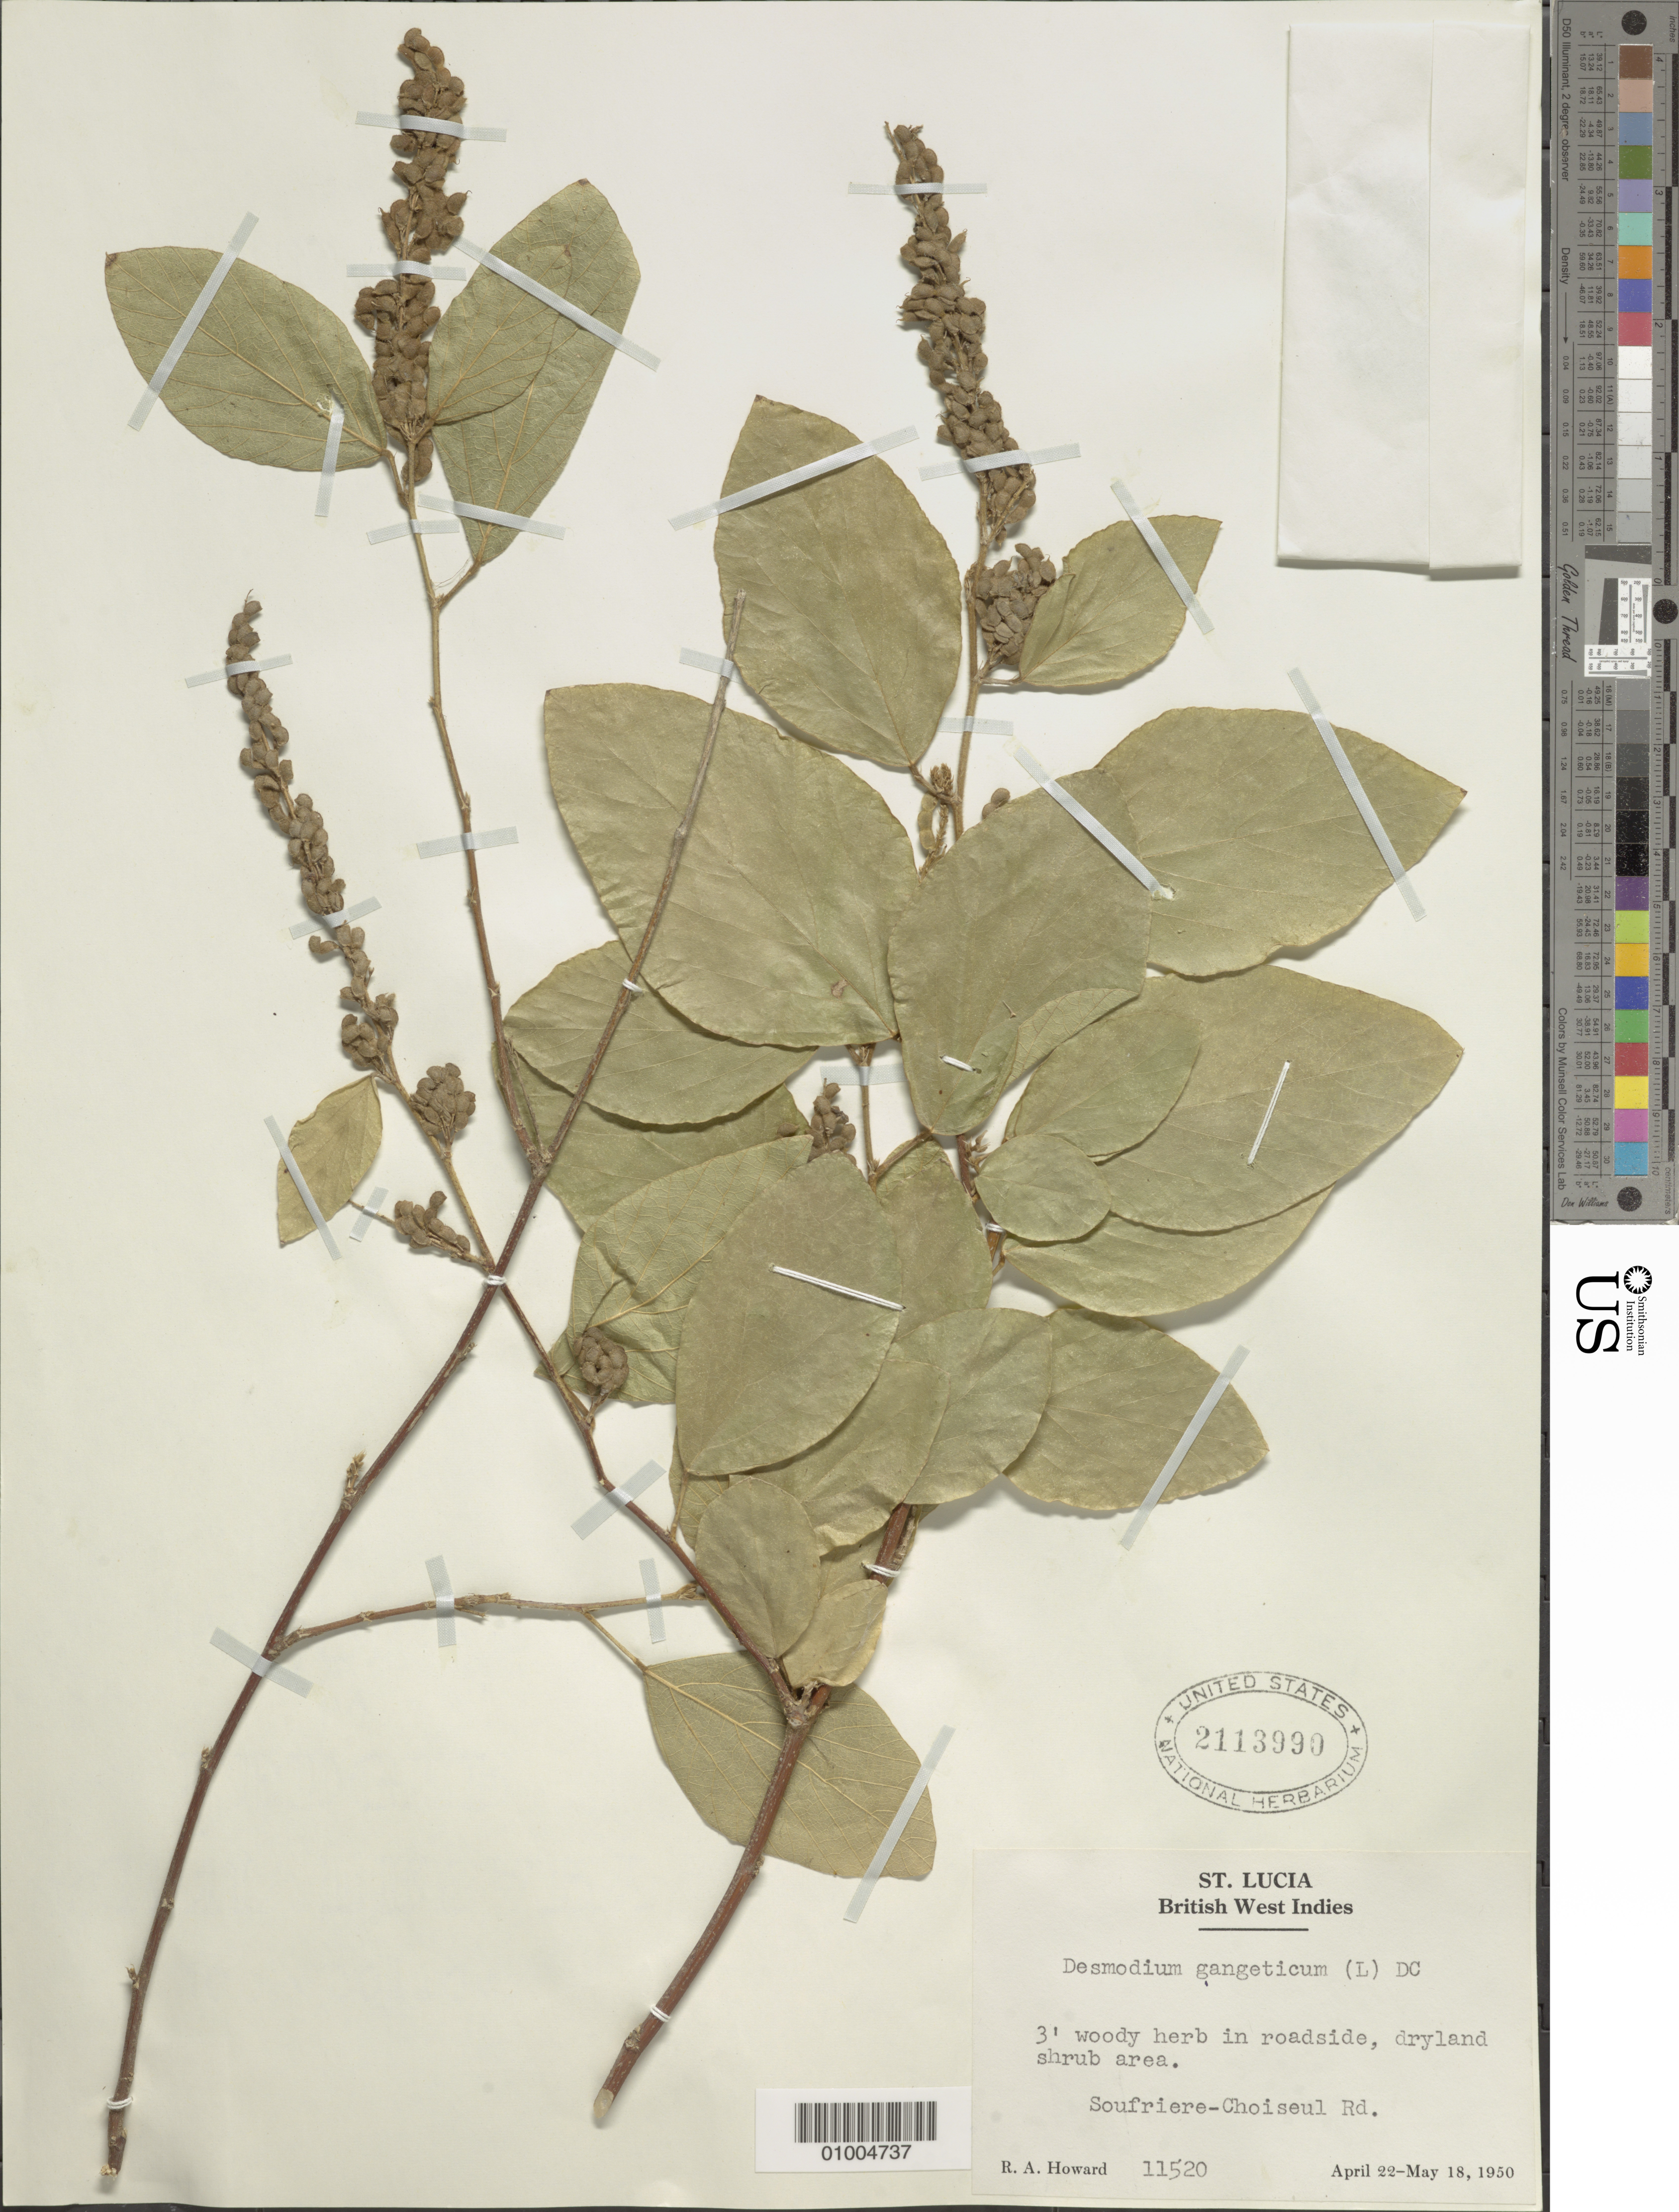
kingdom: Plantae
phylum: Tracheophyta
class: Magnoliopsida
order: Fabales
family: Fabaceae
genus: Desmodium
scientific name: Desmodium gangeticum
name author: (L.) DC.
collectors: R. A. Howard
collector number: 11520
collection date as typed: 22 Apr 1950 to 18 May 1950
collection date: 1950-04-22/1950-05-18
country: St. Lucia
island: St. Lucia I.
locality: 3' woody herb in roadside, dryland shrub area. Soufriere-Choiseul Rd.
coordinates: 0 N, 0 E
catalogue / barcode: US 2113990